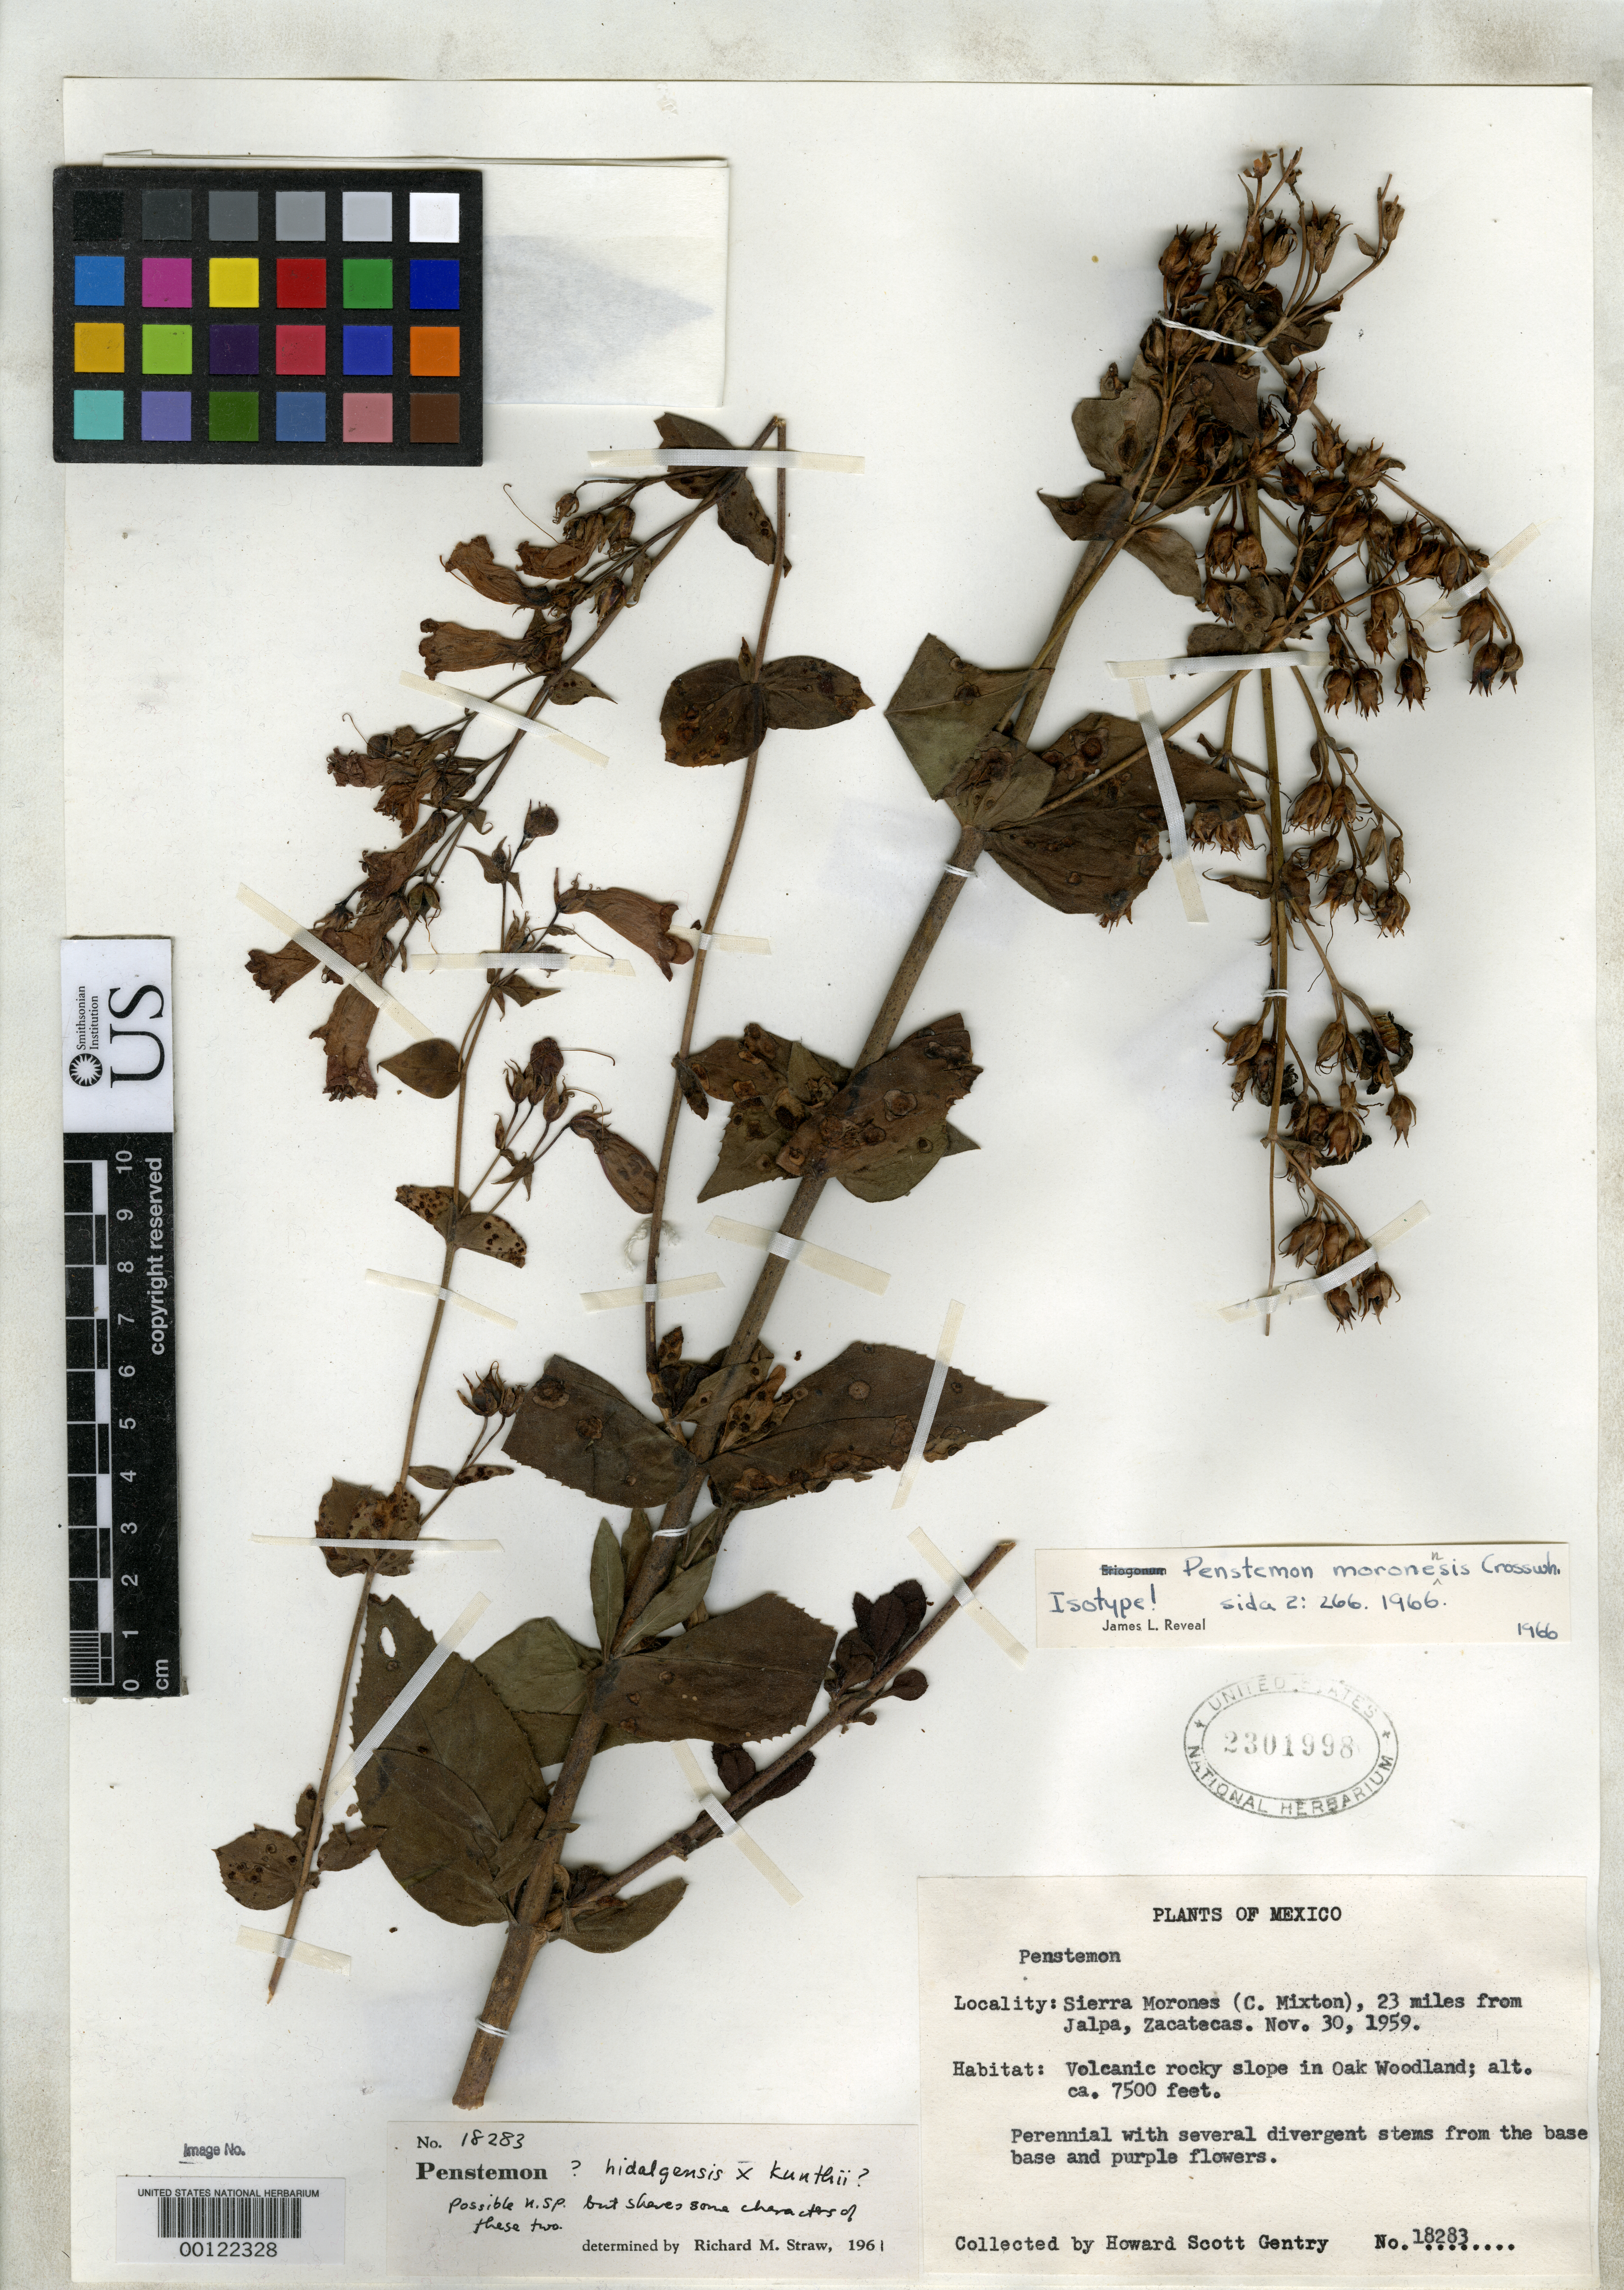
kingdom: Plantae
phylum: Tracheophyta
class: Magnoliopsida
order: Lamiales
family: Plantaginaceae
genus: Penstemon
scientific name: Penstemon moronensis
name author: Crossw.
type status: Isotype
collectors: H. S. Gentry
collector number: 18283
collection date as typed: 30 Nov 1959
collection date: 1959-11-30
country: Mexico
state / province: Zacatecas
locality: Sierra Morones.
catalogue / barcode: US 2301998